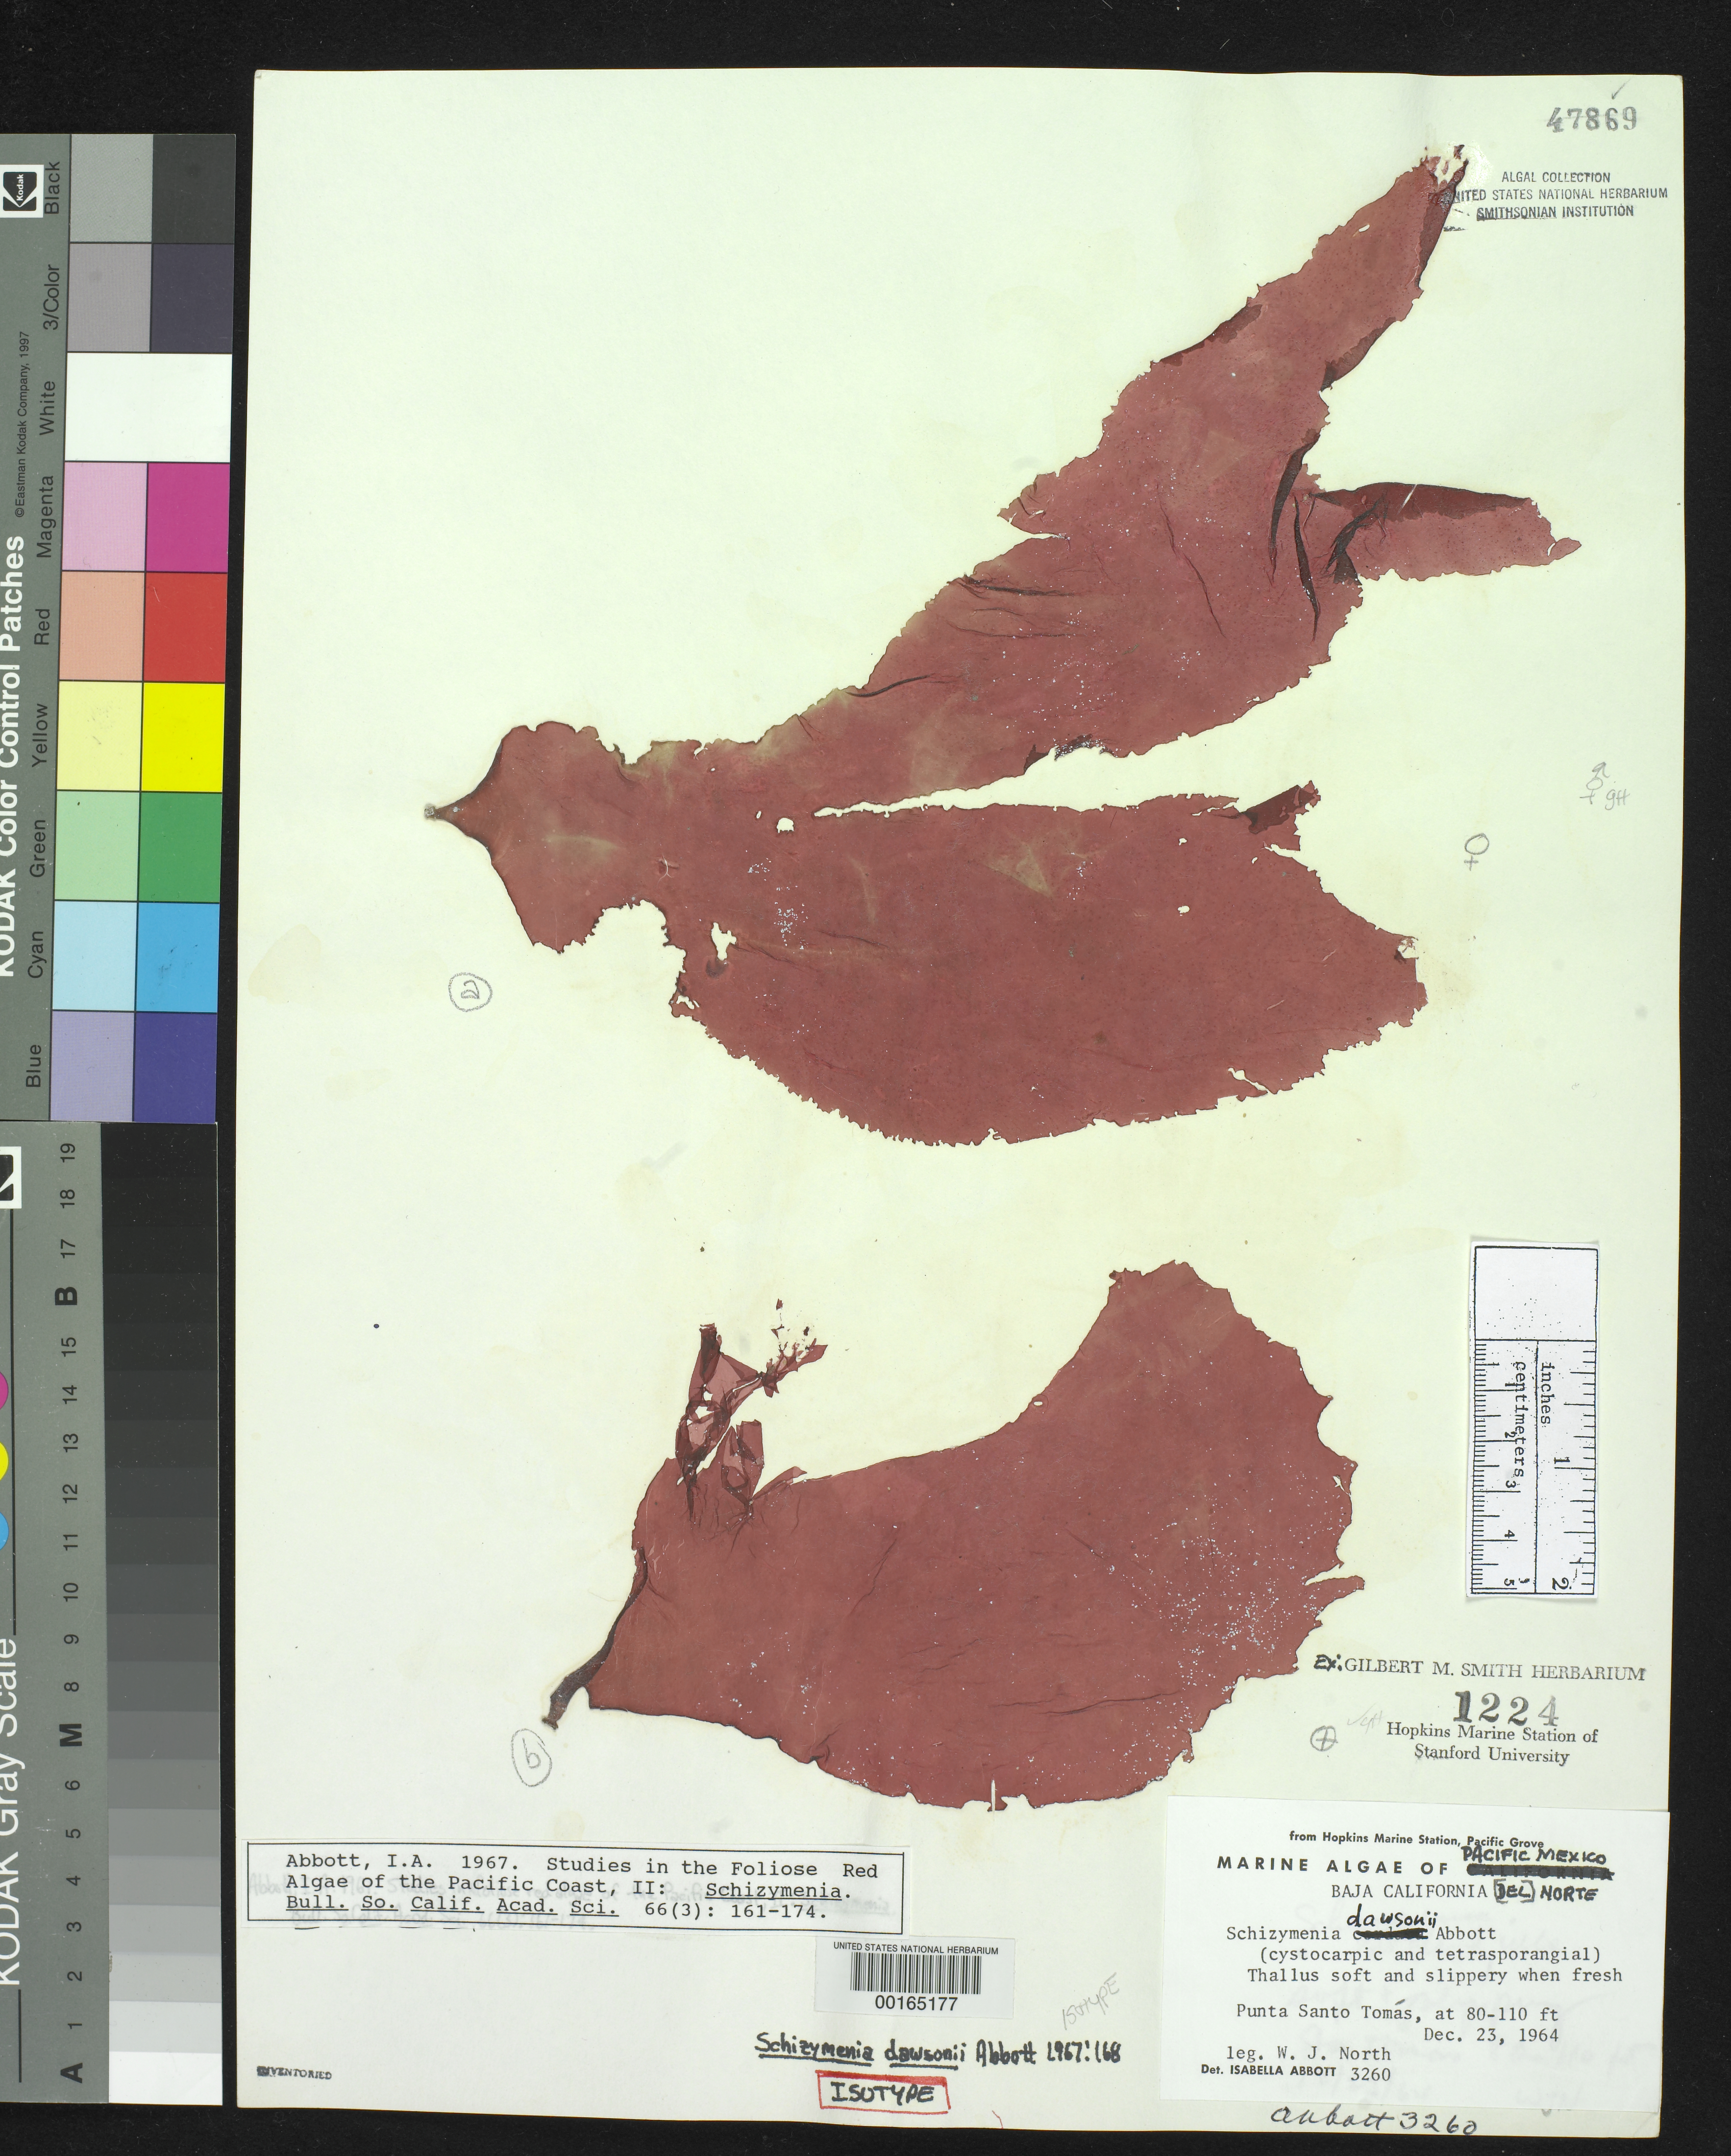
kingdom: Plantae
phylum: Rhodophyta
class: Florideophyceae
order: Nemastomatales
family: Schizymeniaceae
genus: Schizymenia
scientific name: Schizymenia dawsonii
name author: I.A. Abbott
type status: Isotype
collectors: W. North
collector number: IAA 3260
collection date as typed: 23 Dec 1964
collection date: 1964-12-23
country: Mexico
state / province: Baja California Norte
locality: Punta Santo Tomas.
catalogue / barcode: US 47869